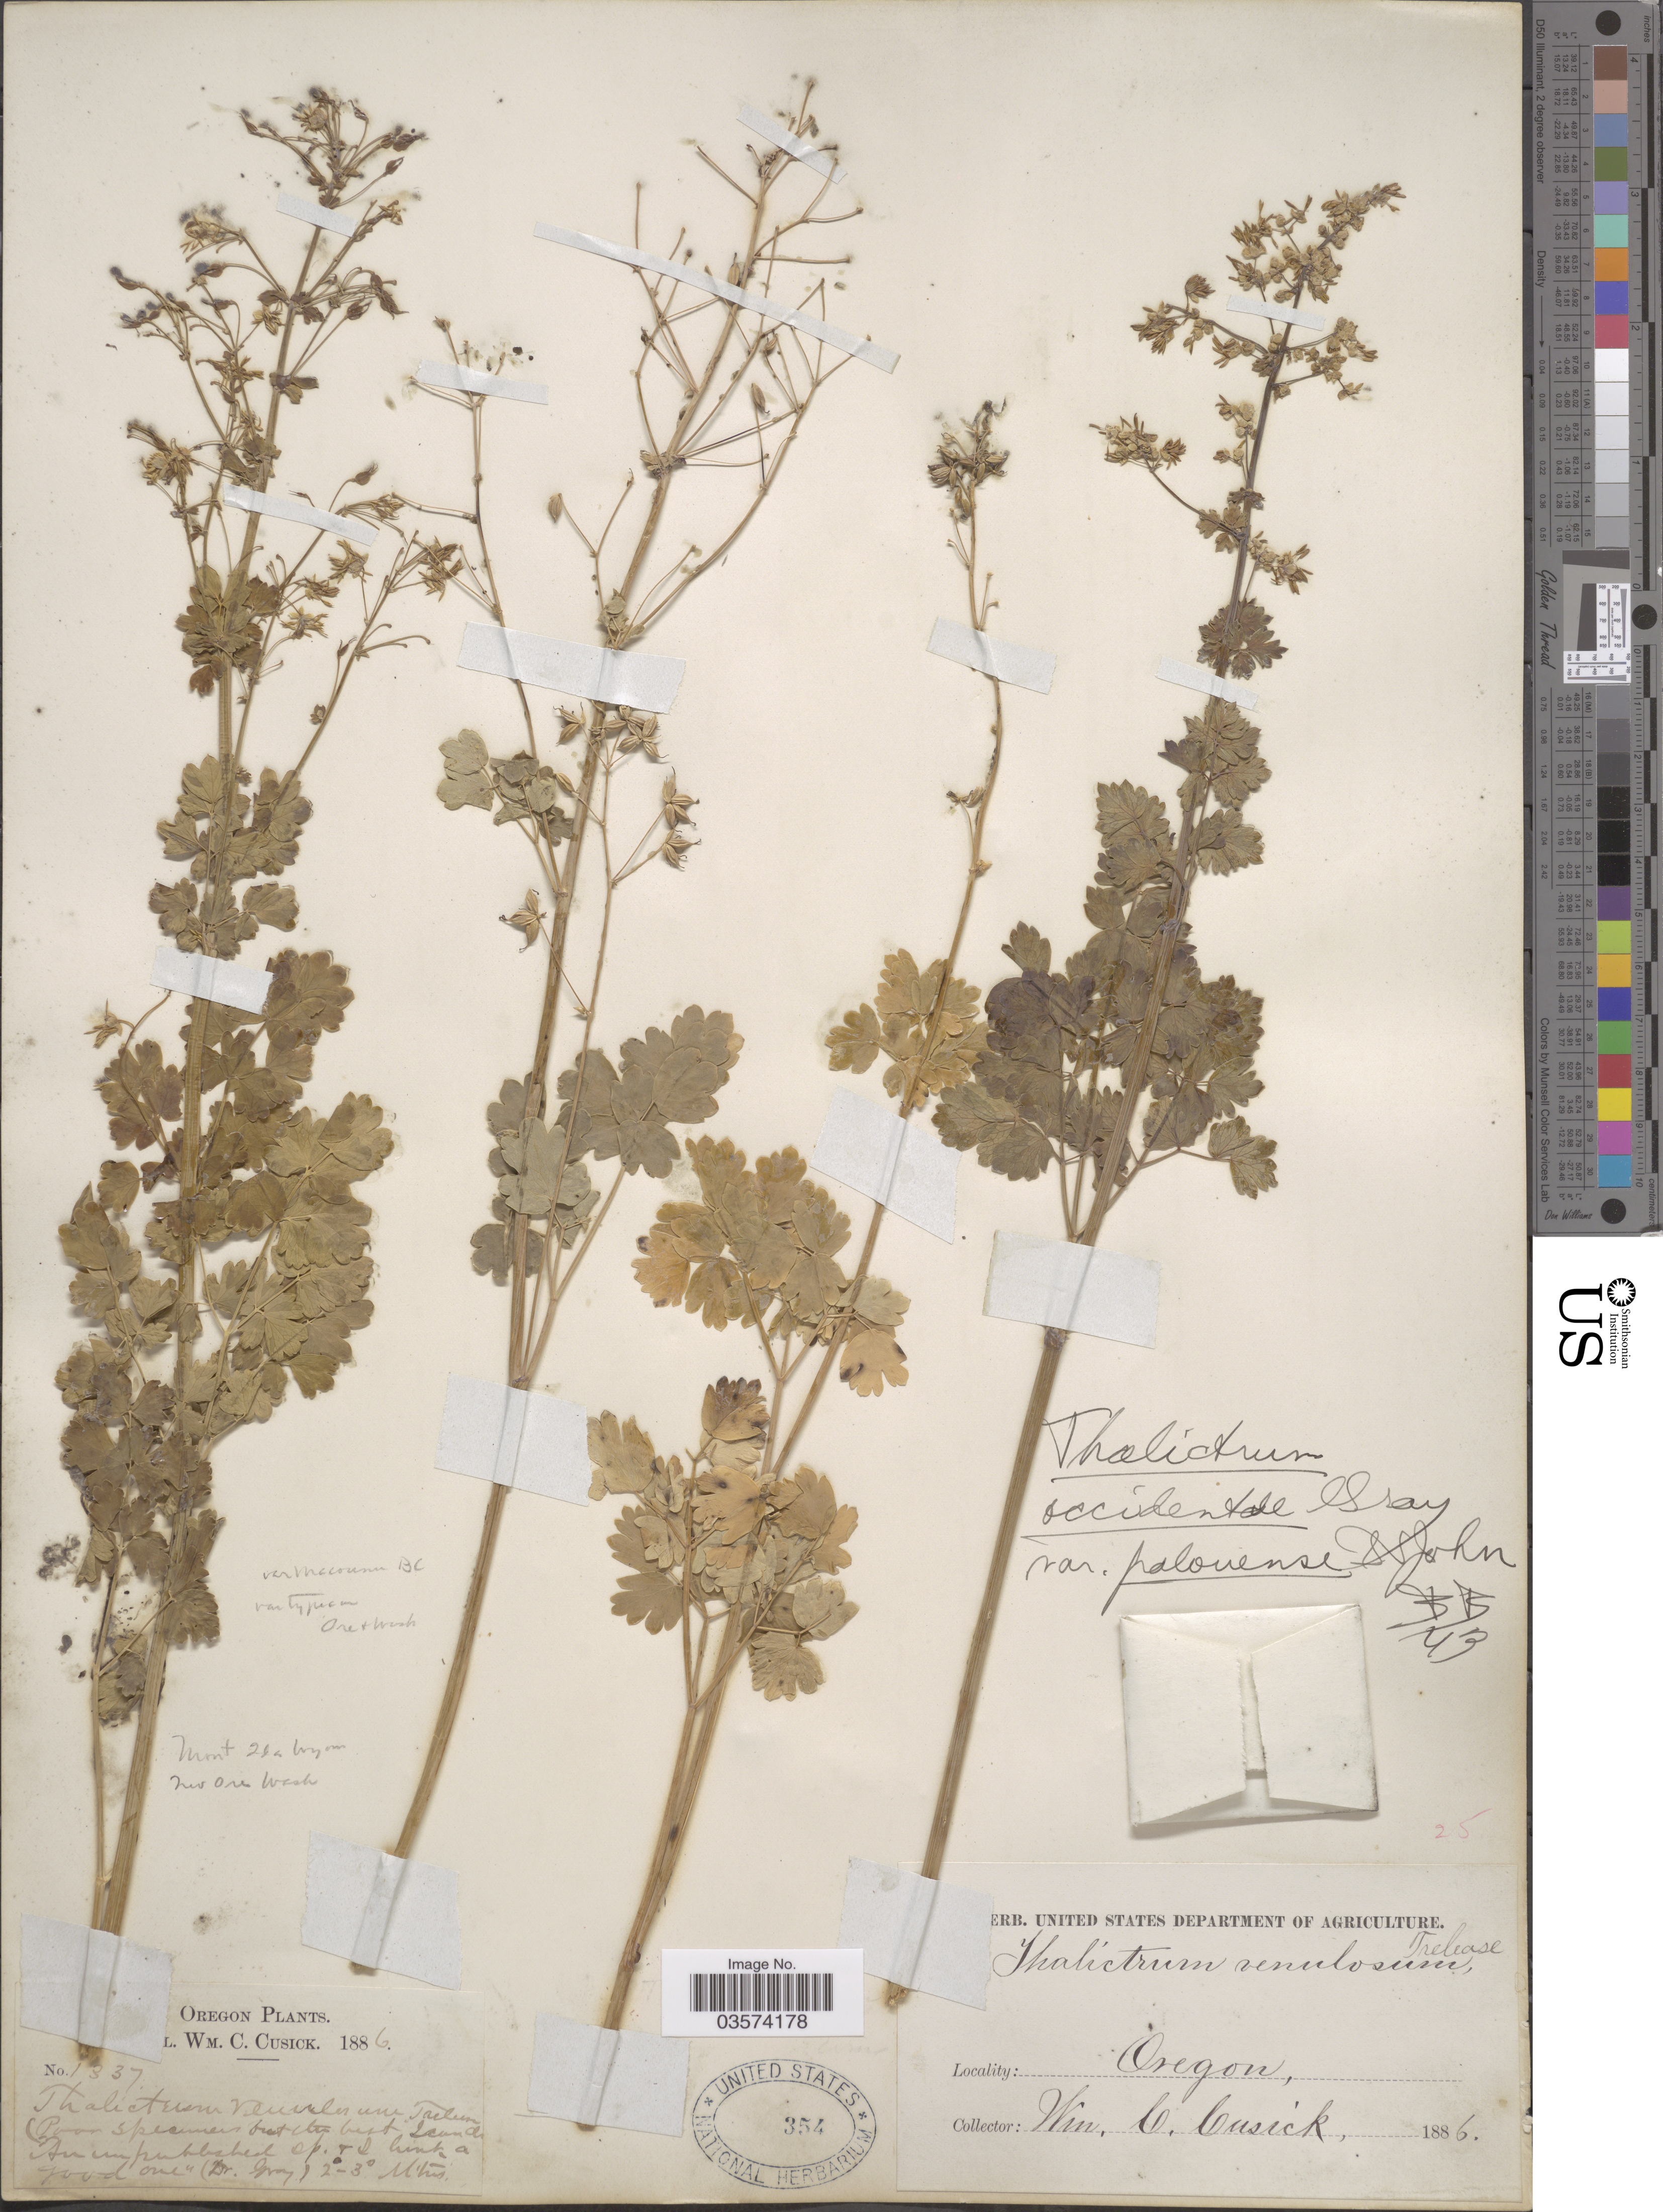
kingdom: Plantae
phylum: Tracheophyta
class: Magnoliopsida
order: Ranunculales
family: Ranunculaceae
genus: Thalictrum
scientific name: Thalictrum occidentale var. palousense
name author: H. St. John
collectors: W. C. Cusick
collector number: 1337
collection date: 1886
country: United States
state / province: Oregon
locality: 2°-3° Mtns.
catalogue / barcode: US 354